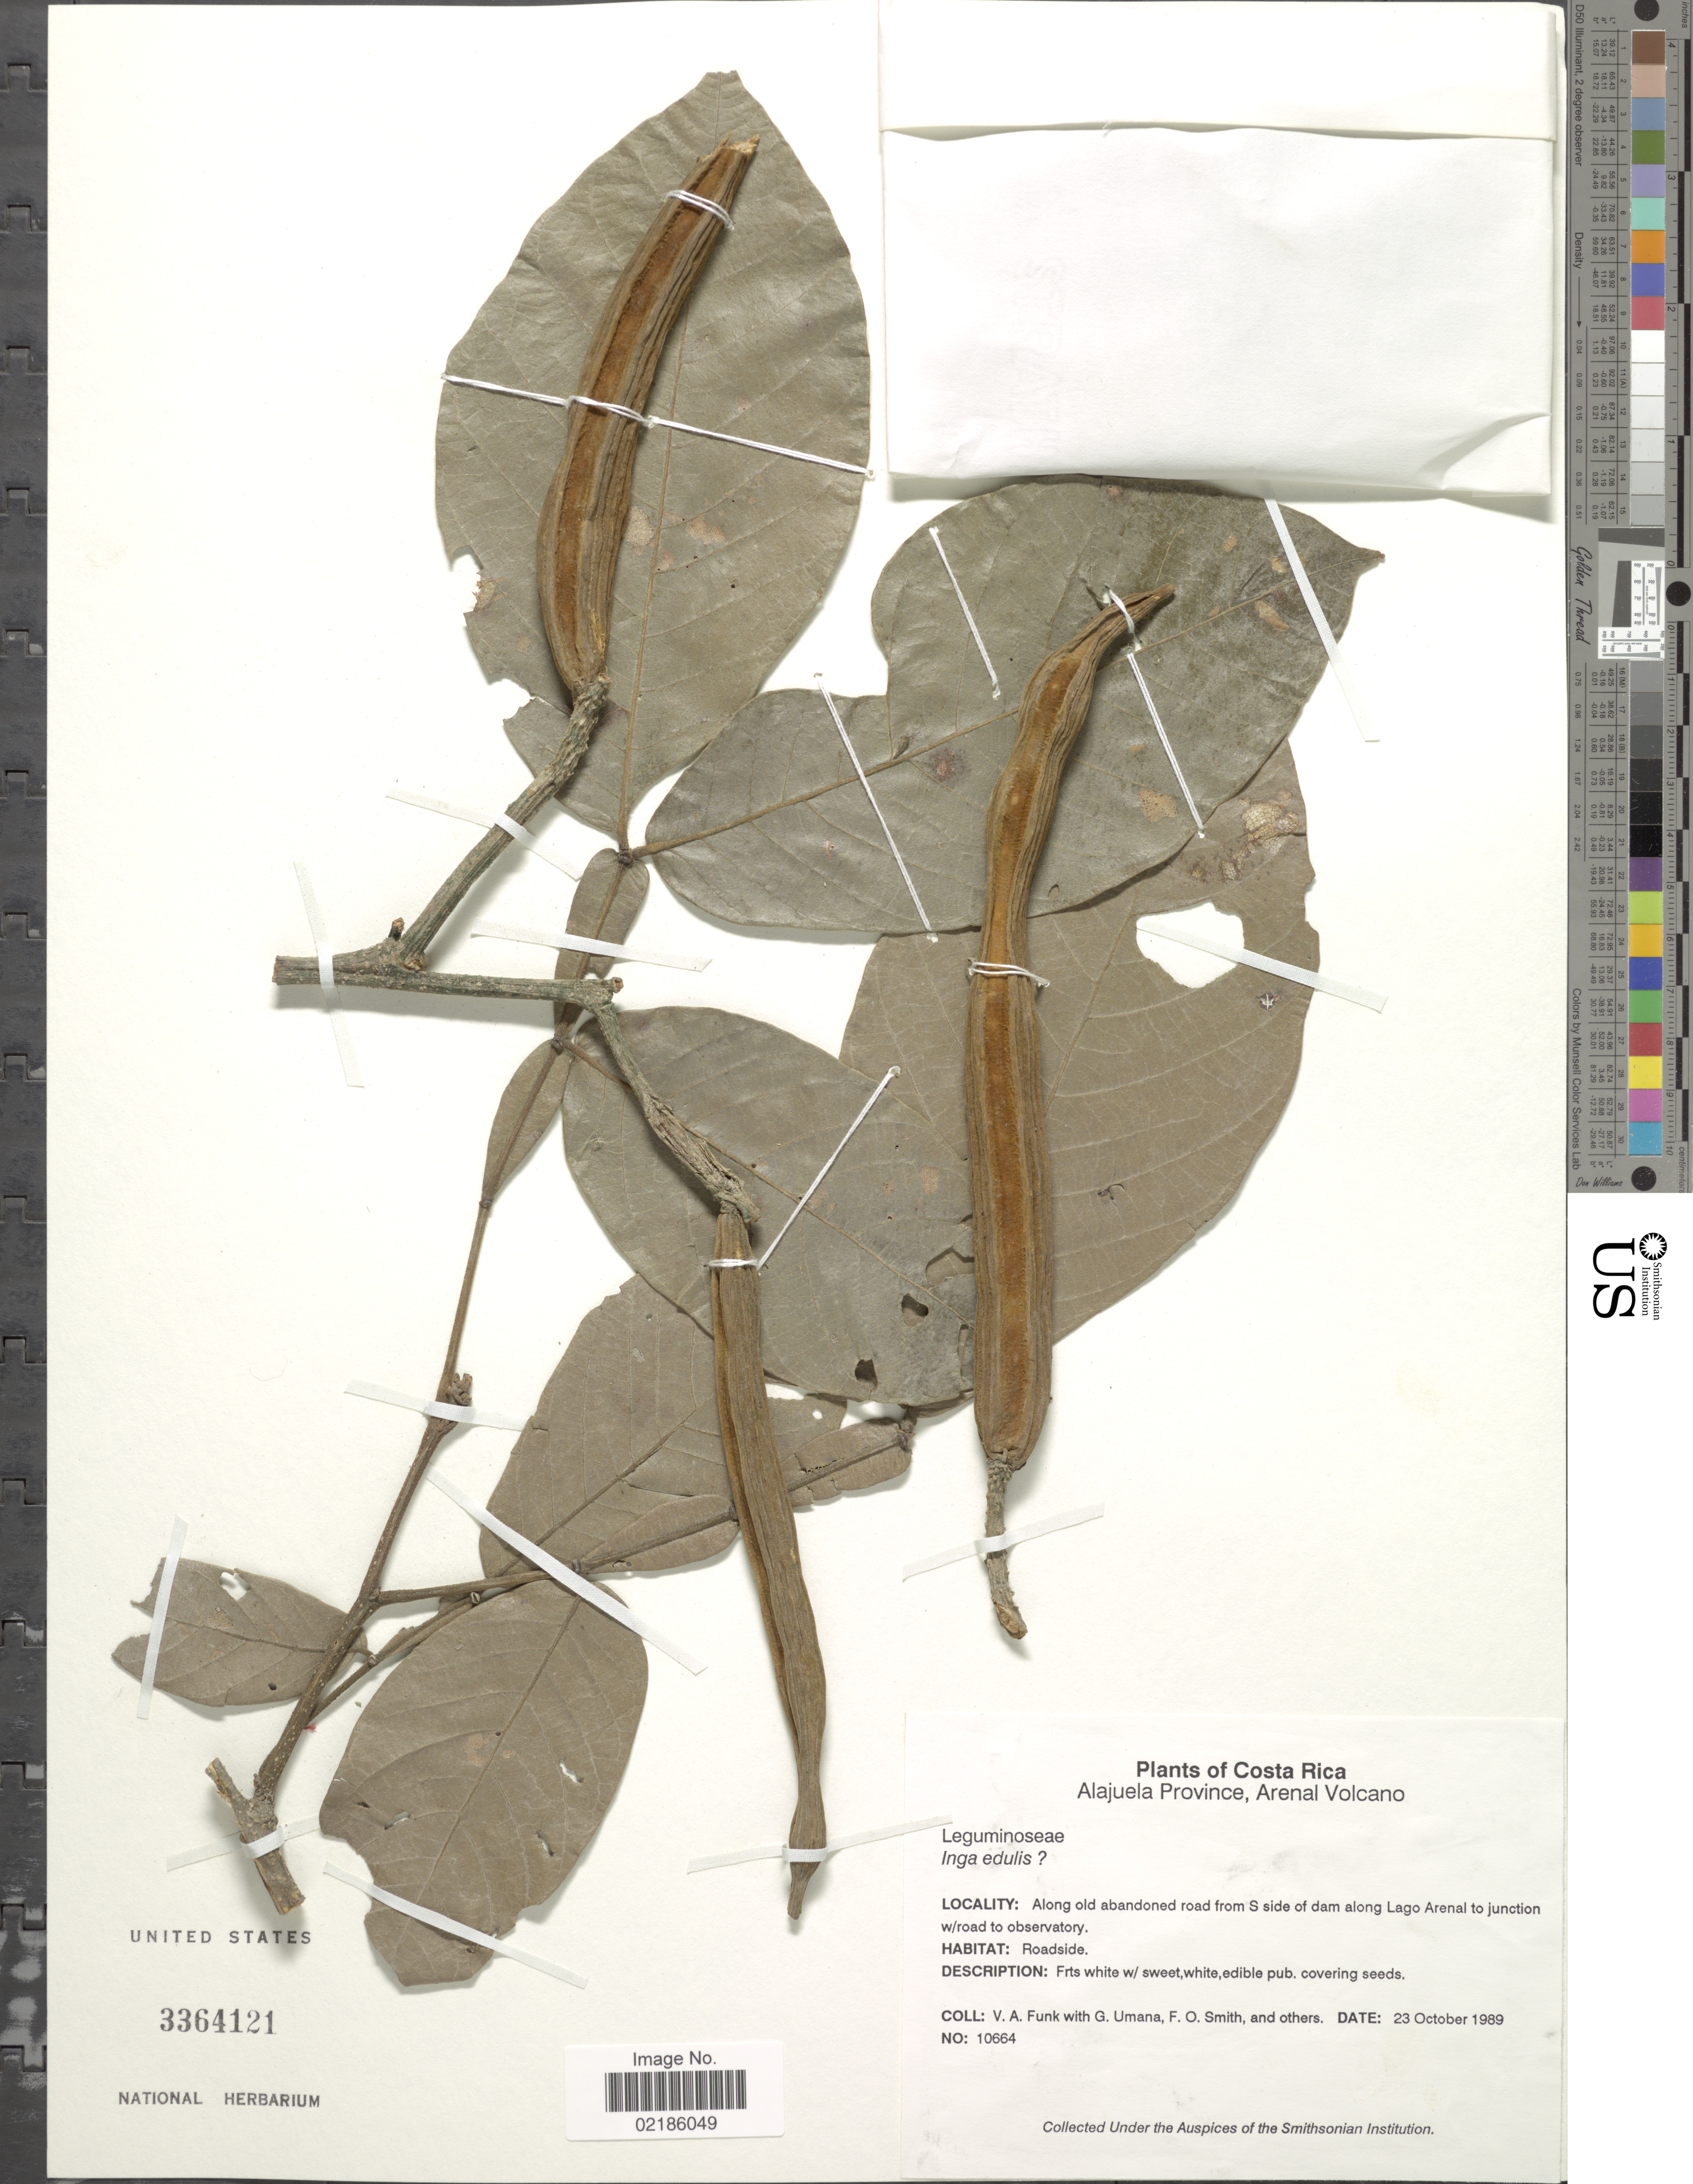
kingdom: Plantae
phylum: Tracheophyta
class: Magnoliopsida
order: Fabales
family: Fabaceae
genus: Inga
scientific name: Inga edulis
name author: Mart.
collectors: V. Funk, G. Umana, F. Smith & et al.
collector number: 10664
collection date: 1989-10-23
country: Costa Rica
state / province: Alajuela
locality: Arenal Volcano. along old abandoned road from S side of dam along Lago Arenal to junction w/road to observatory.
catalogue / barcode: US 3364121